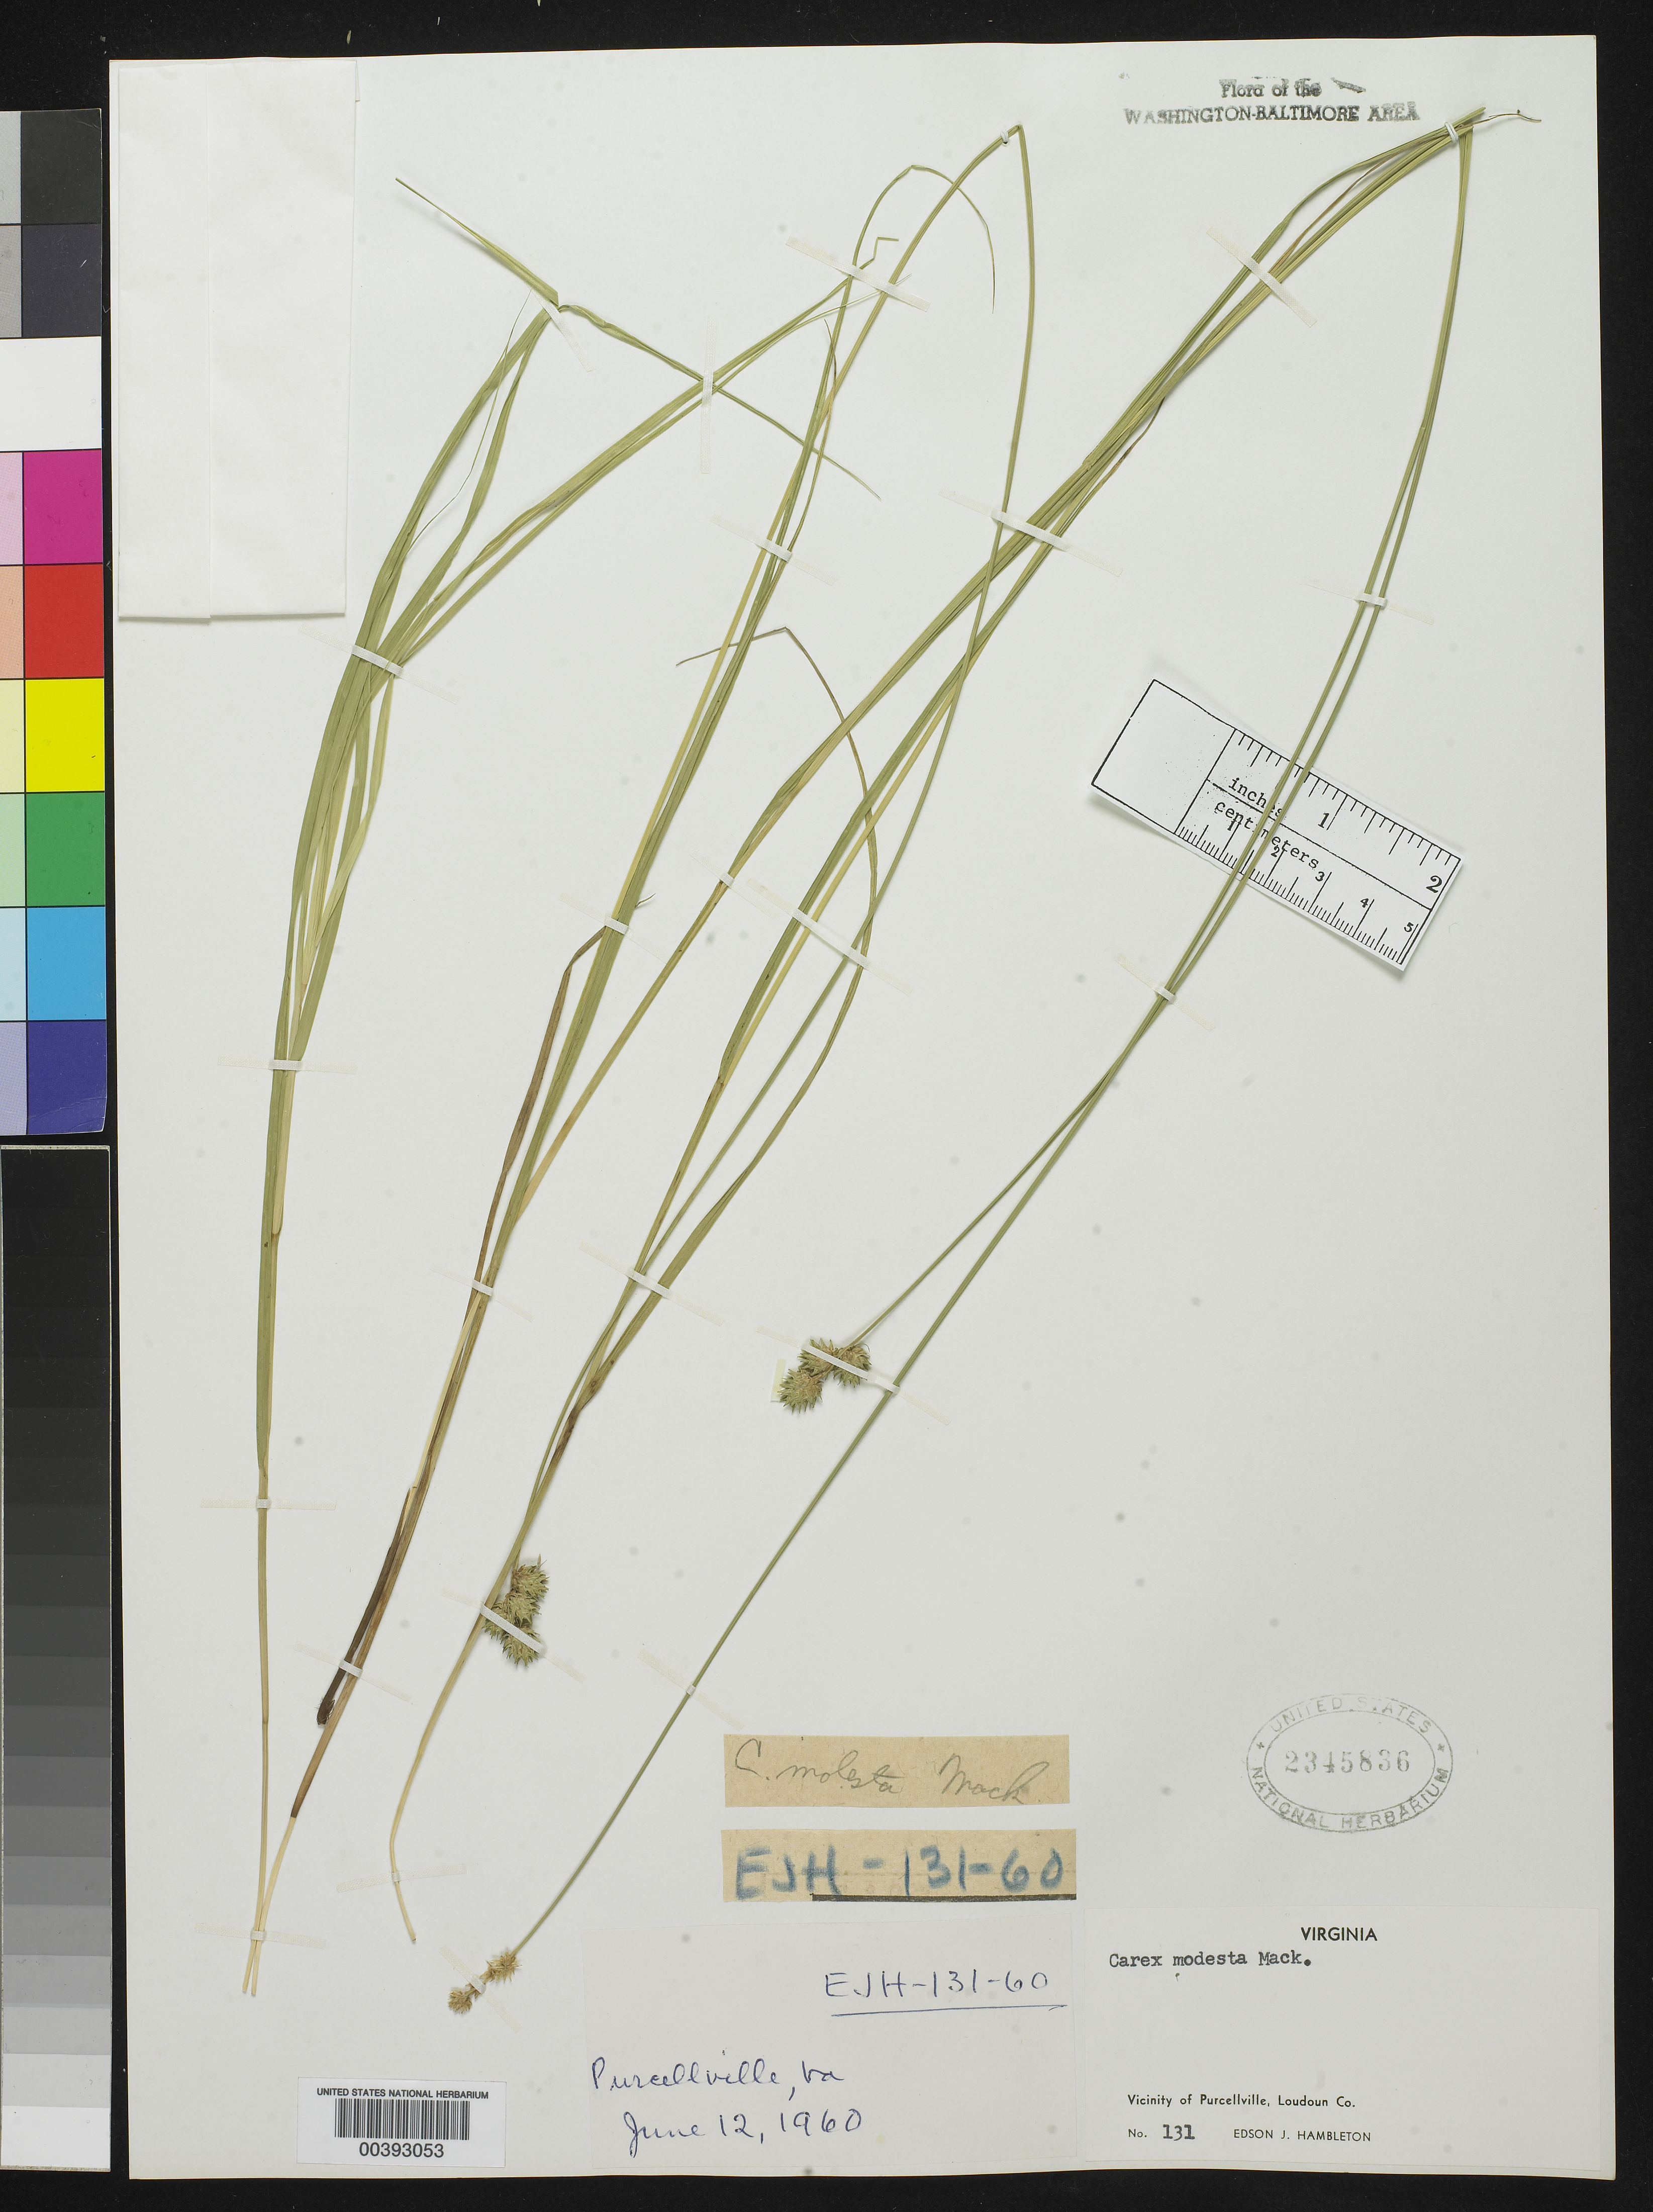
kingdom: Plantae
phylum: Tracheophyta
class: Liliopsida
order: Poales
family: Cyperaceae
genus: Carex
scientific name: Carex molesta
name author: Mack.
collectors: E. Hambleton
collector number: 131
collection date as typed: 12 Jun 1960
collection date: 1960-06-12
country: United States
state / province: Virginia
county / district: Loudoun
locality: Purcellville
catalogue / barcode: US 2345836